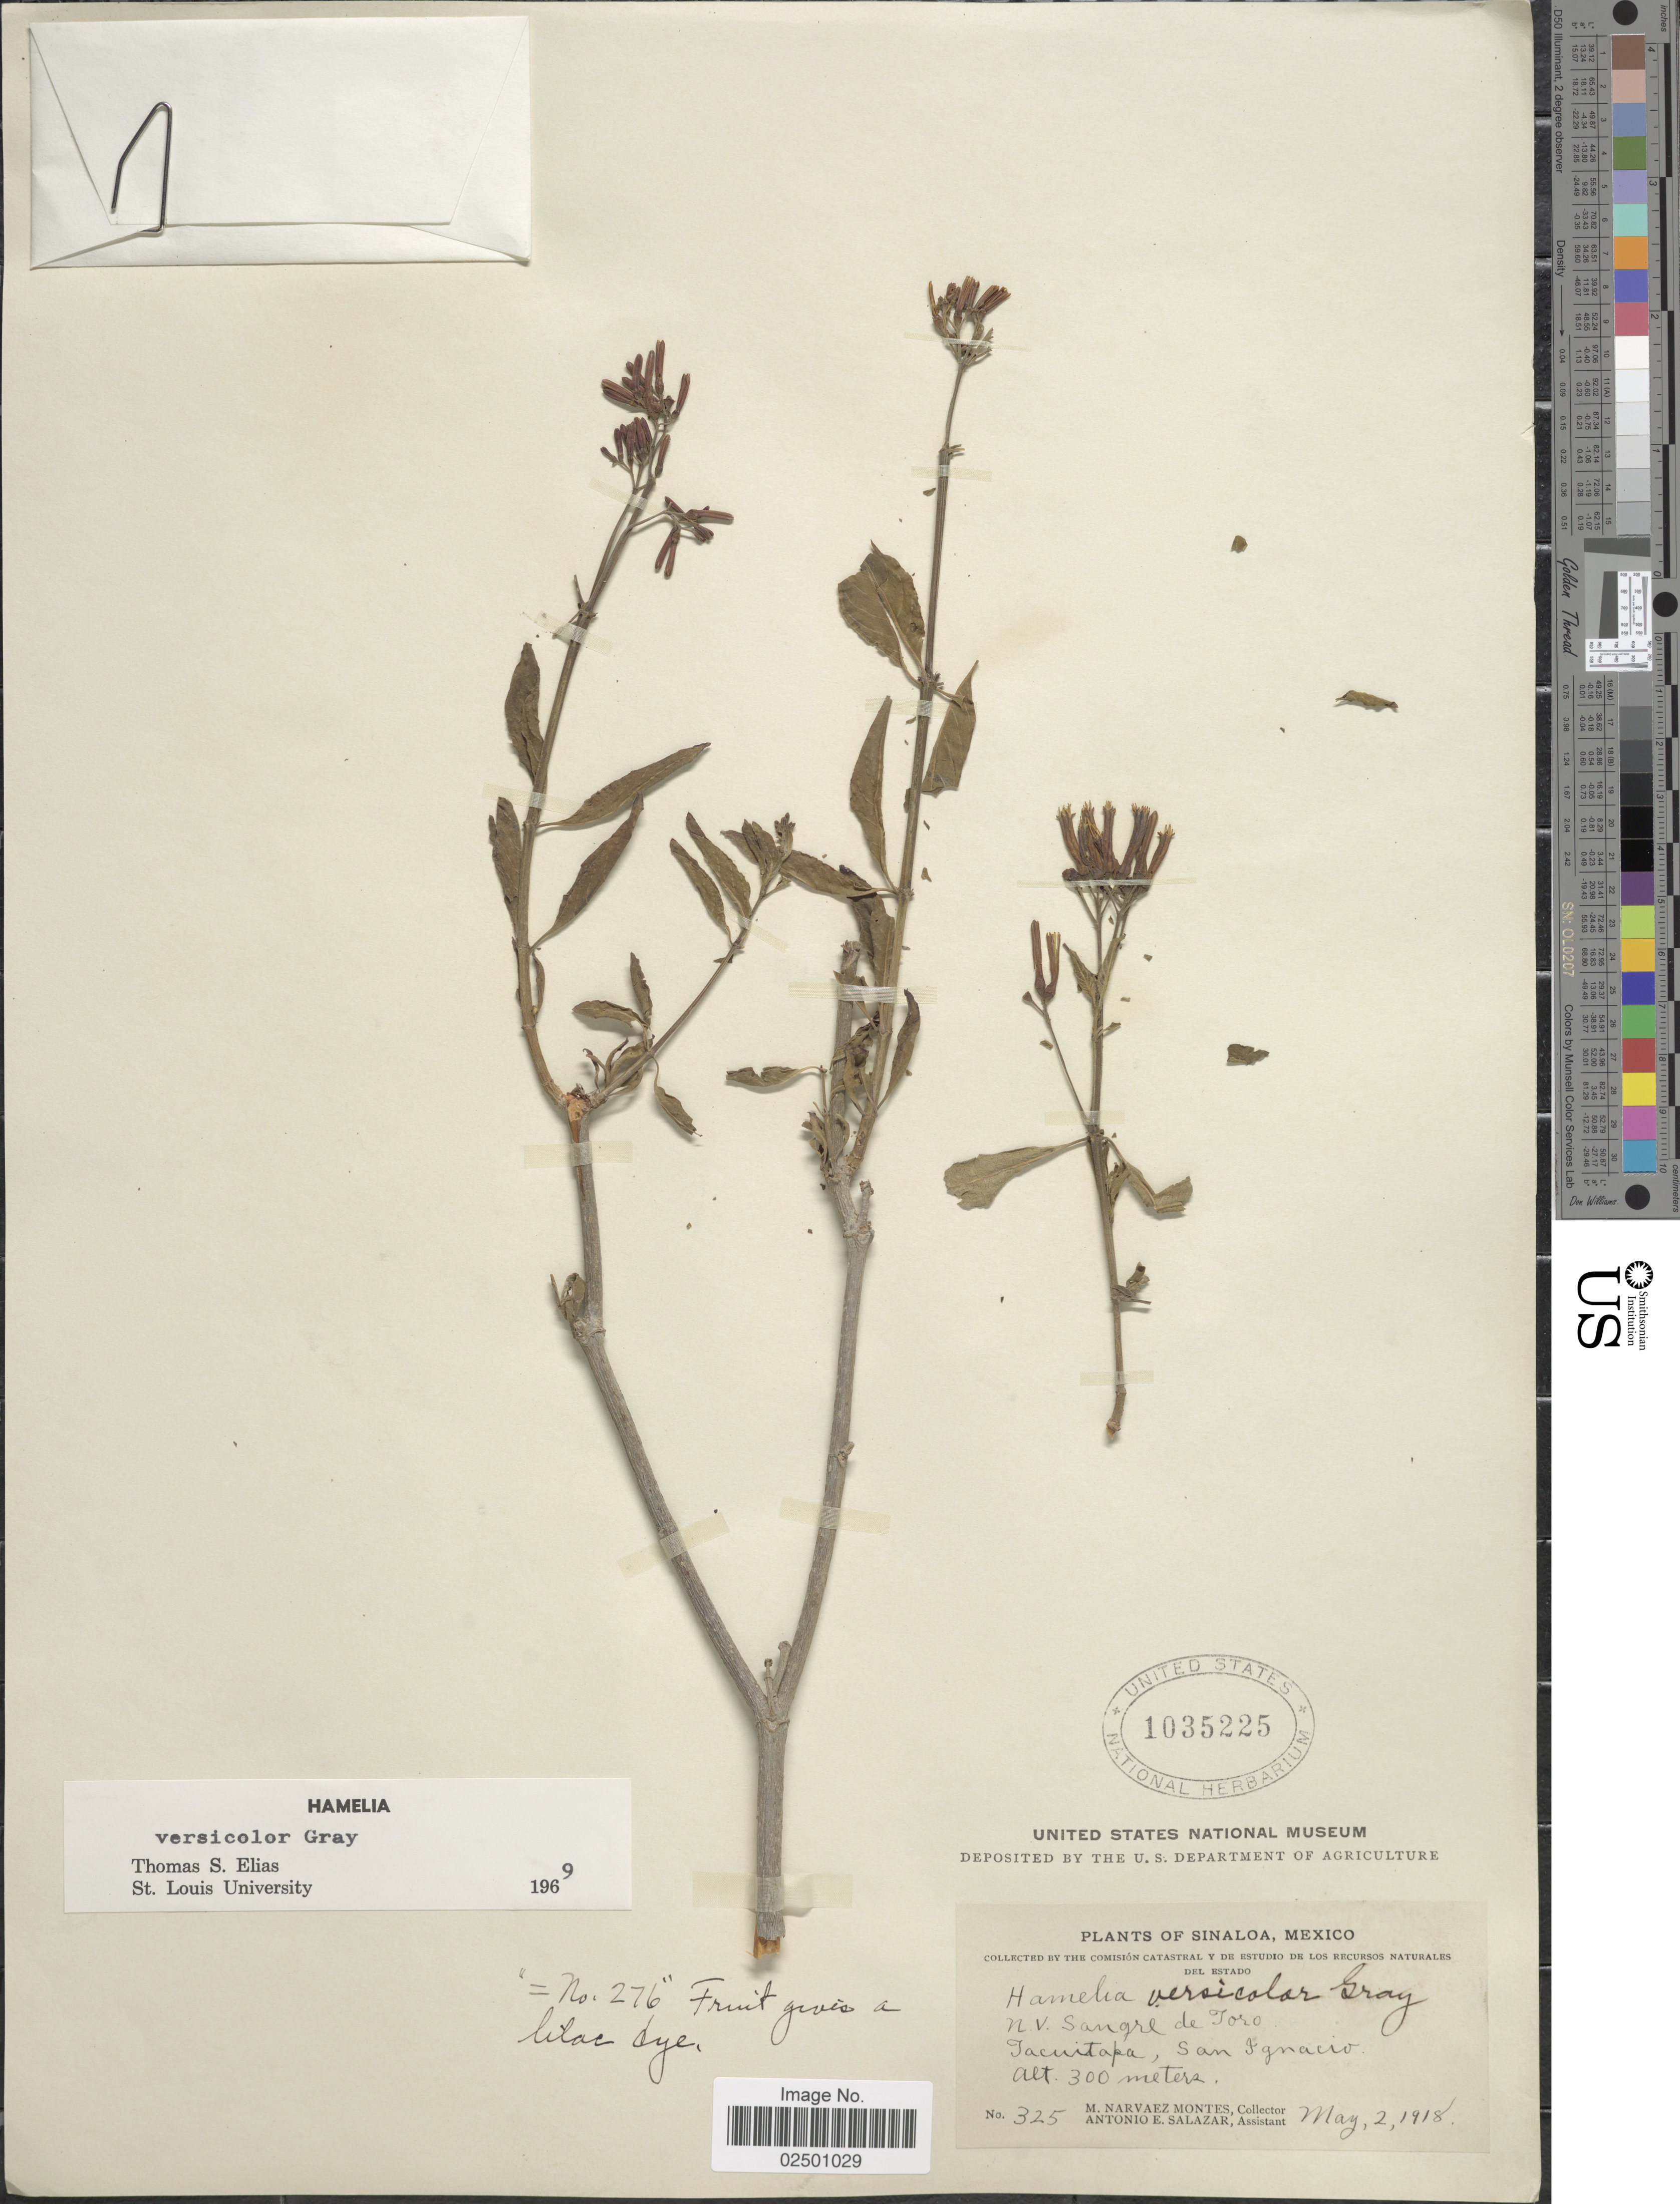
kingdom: Plantae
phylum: Tracheophyta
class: Magnoliopsida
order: Gentianales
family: Rubiaceae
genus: Hamelia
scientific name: Hamelia versicolor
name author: A. Gray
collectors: M. Narvaez-Montes & A. E. Salazar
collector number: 325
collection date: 1918-05-02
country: Mexico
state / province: Sinaloa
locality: Tacuitapa, San Ignacio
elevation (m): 300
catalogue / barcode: US 1035225